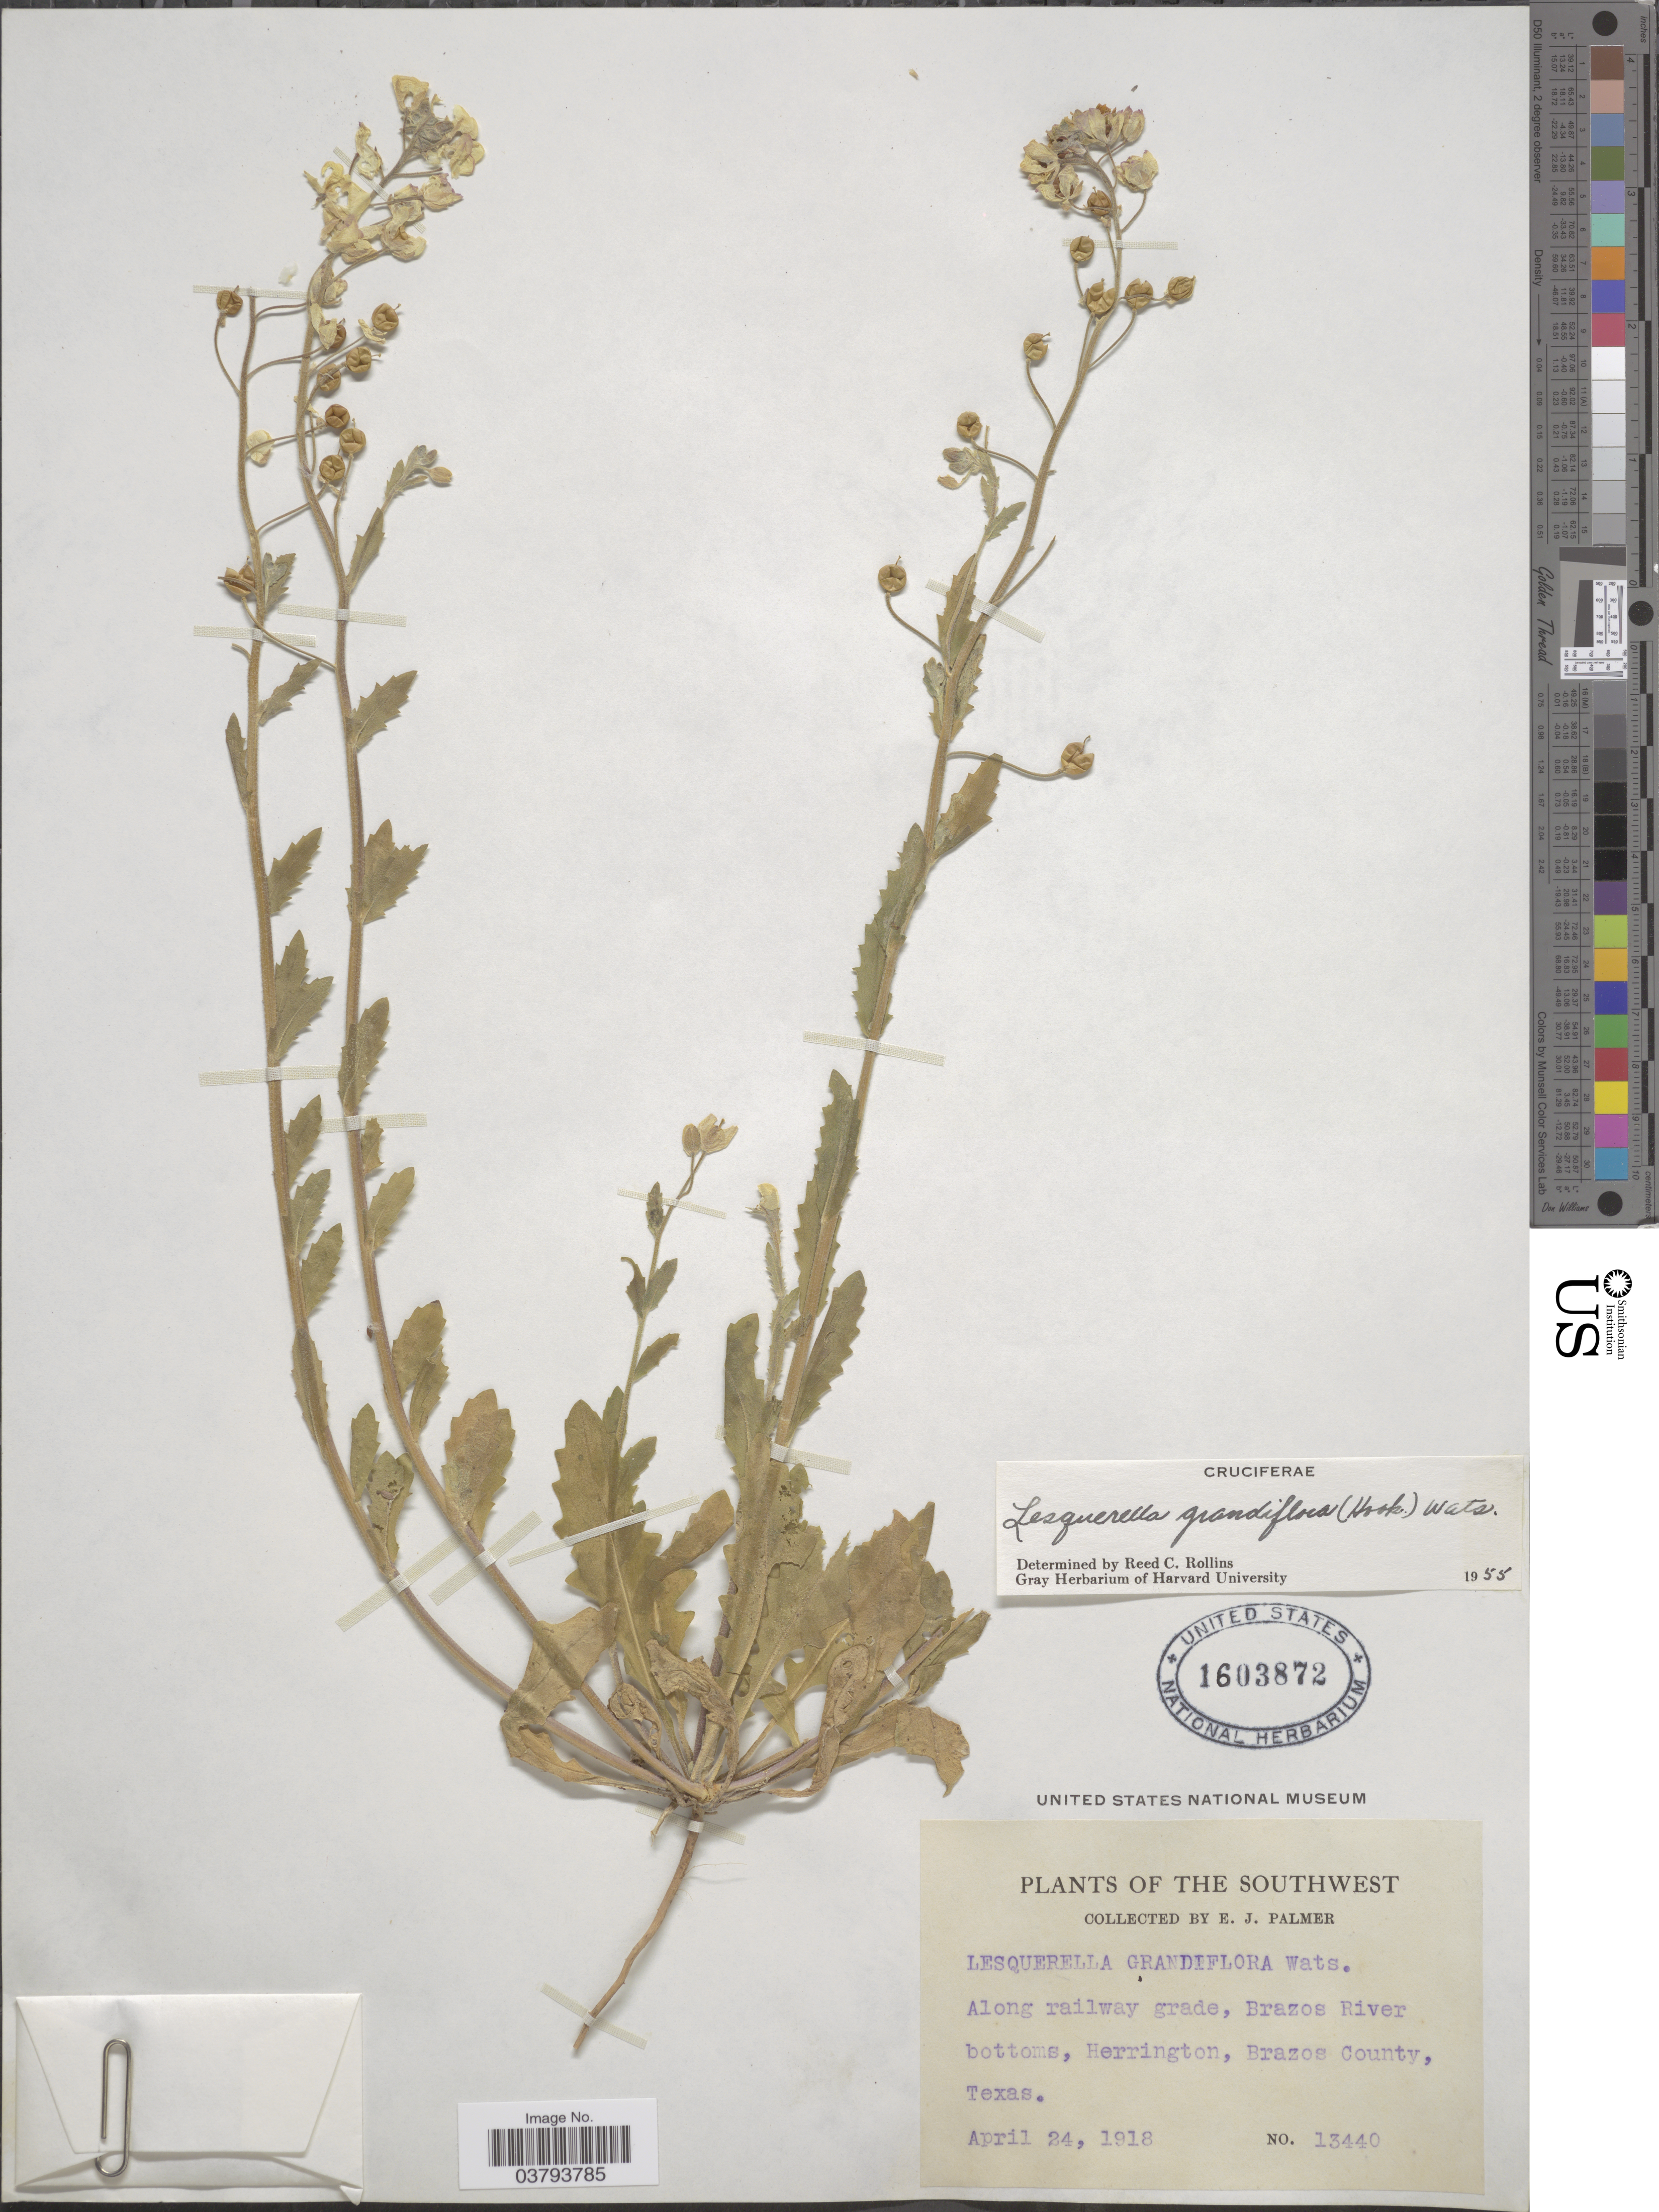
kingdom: Plantae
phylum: Tracheophyta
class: Magnoliopsida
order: Brassicales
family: Brassicaceae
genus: Lesquerella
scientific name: Lesquerella grandiflora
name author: S. Watson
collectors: E. J. Palmer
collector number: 13440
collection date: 1918-04-24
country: United States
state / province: Texas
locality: The Southwest. Along railway grade, Brazos River, bottoms, Herrington, Brazos County.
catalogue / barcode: US 1603872